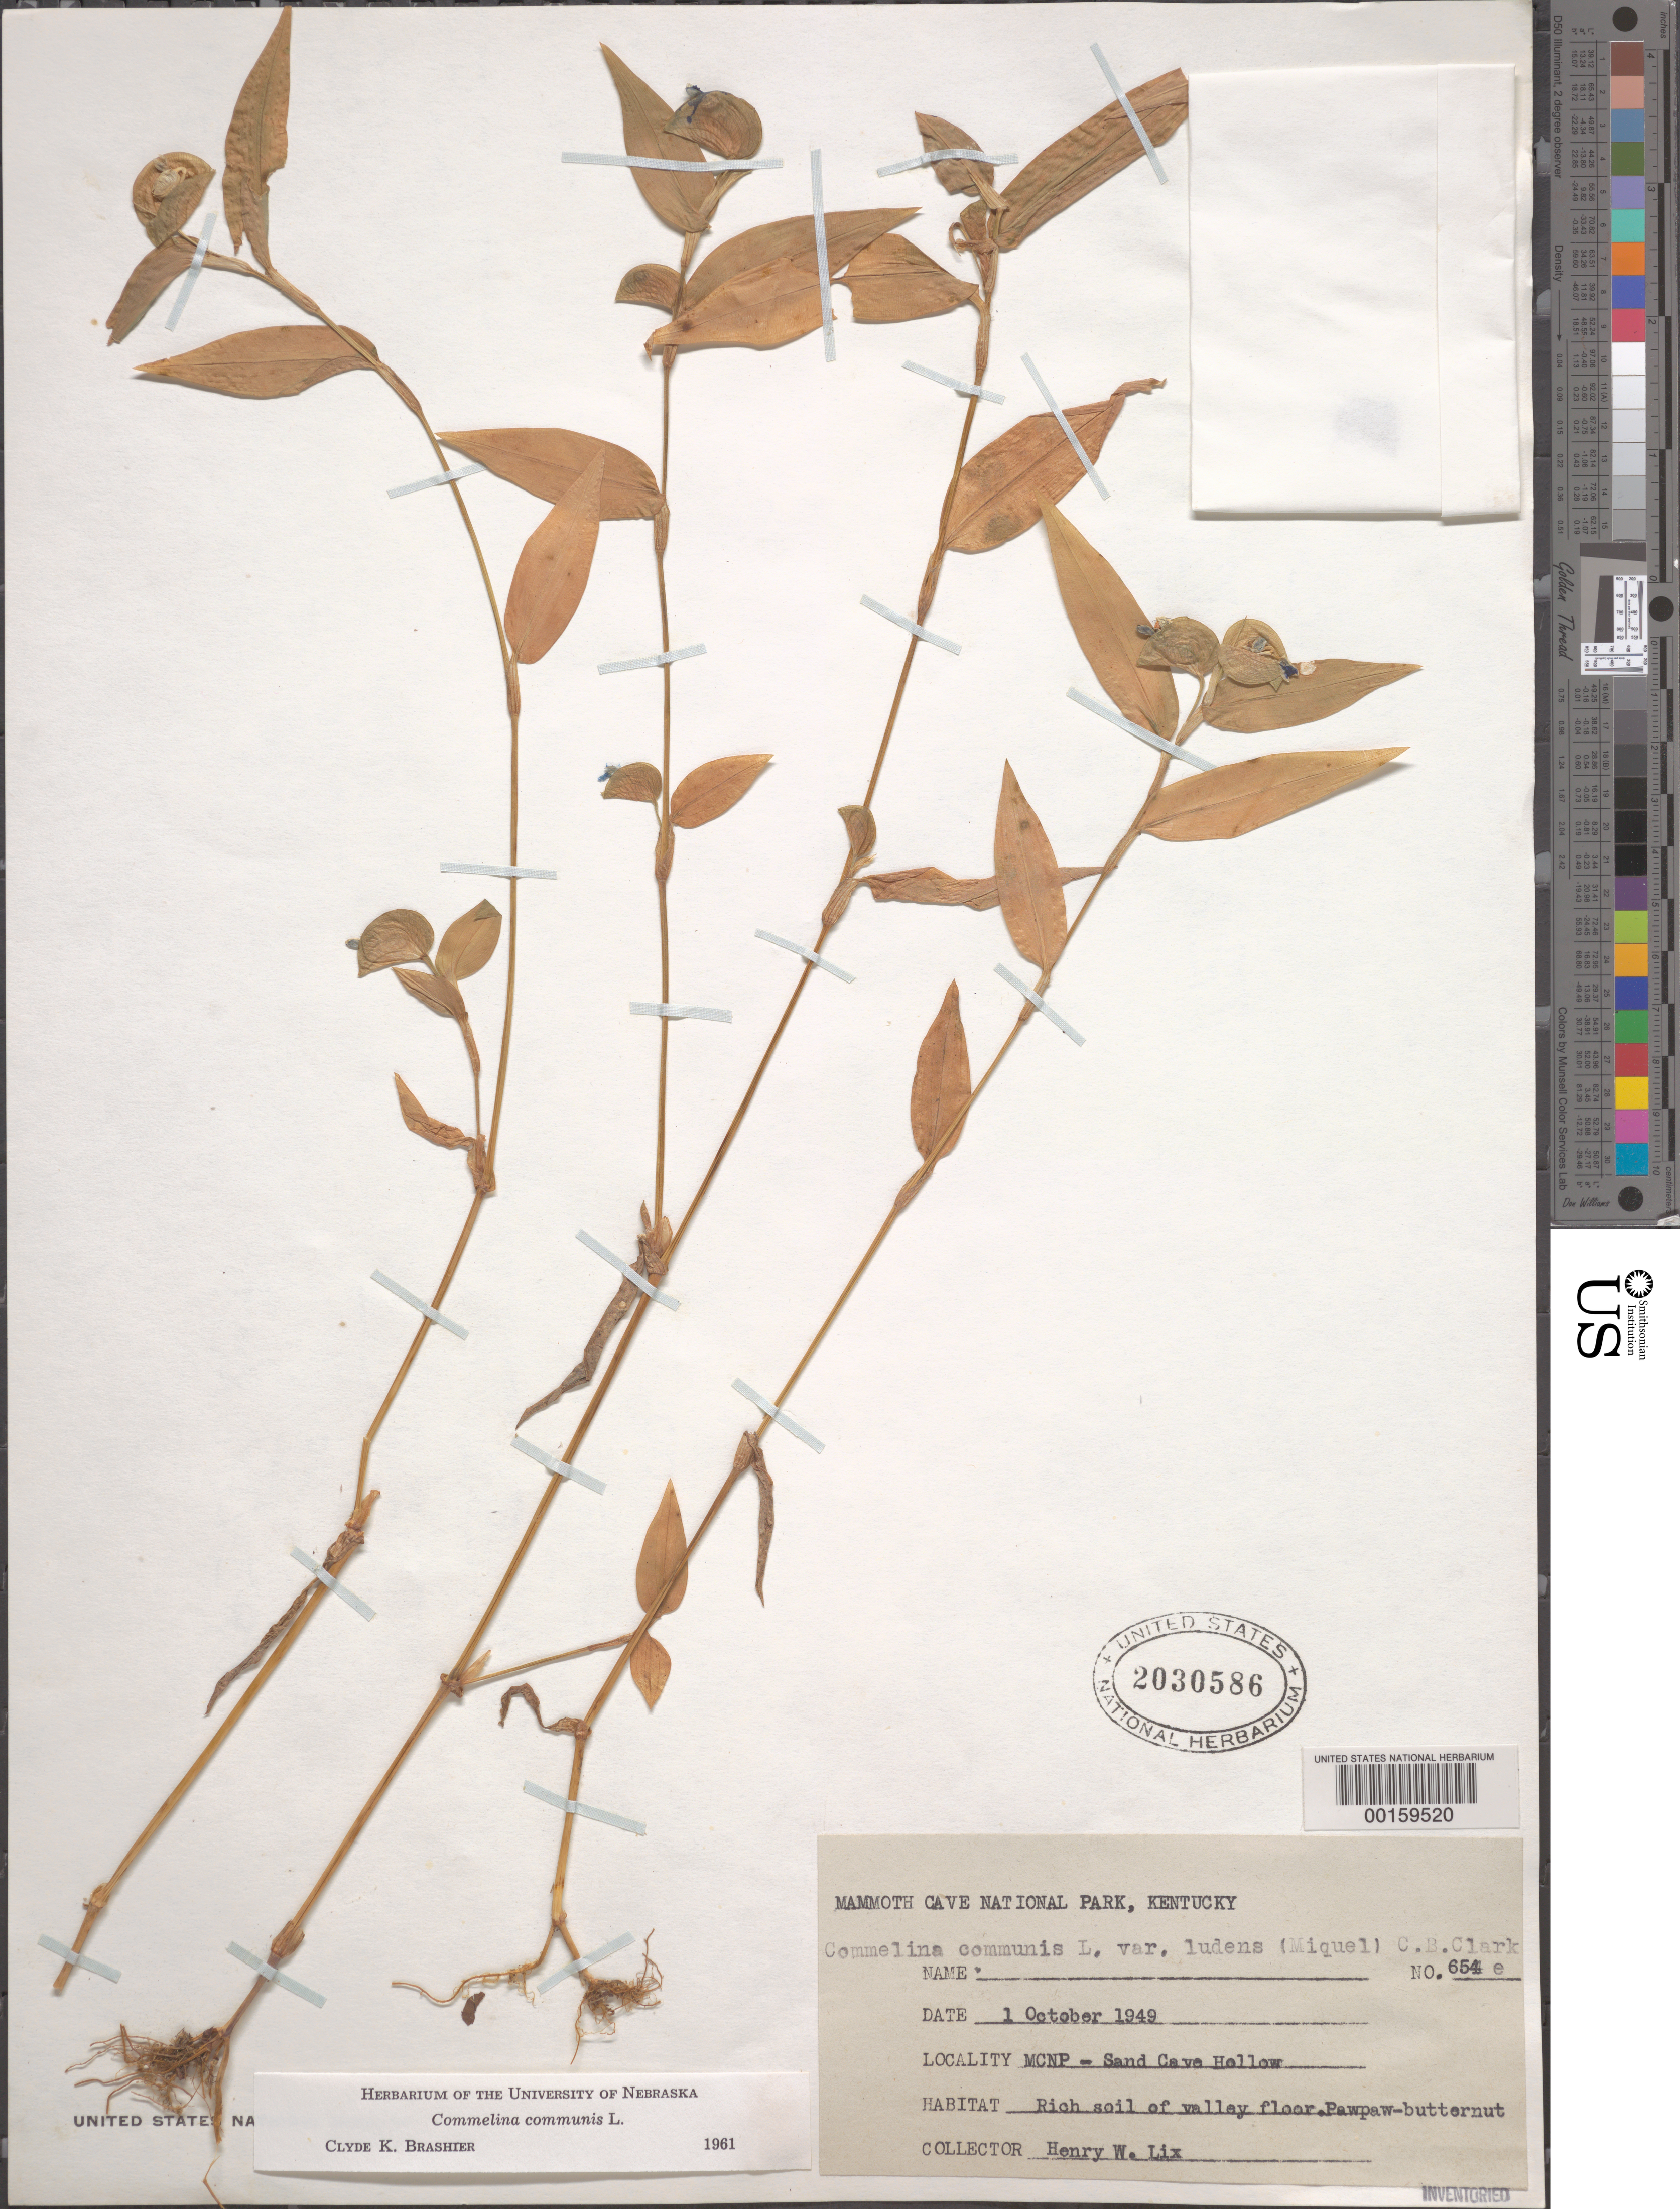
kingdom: Plantae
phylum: Tracheophyta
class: Liliopsida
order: Commelinales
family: Commelinaceae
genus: Commelina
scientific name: Commelina communis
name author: L.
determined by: Brashier, C. K.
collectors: H. W. Lix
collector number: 654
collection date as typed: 01 Oct 1949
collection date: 1949-10-01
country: United States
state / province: Kentucky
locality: Mammoth cave nat'l park - sand cave hollow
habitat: Rich soil of valley floor. paw paw-butternut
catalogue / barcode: US 2030586